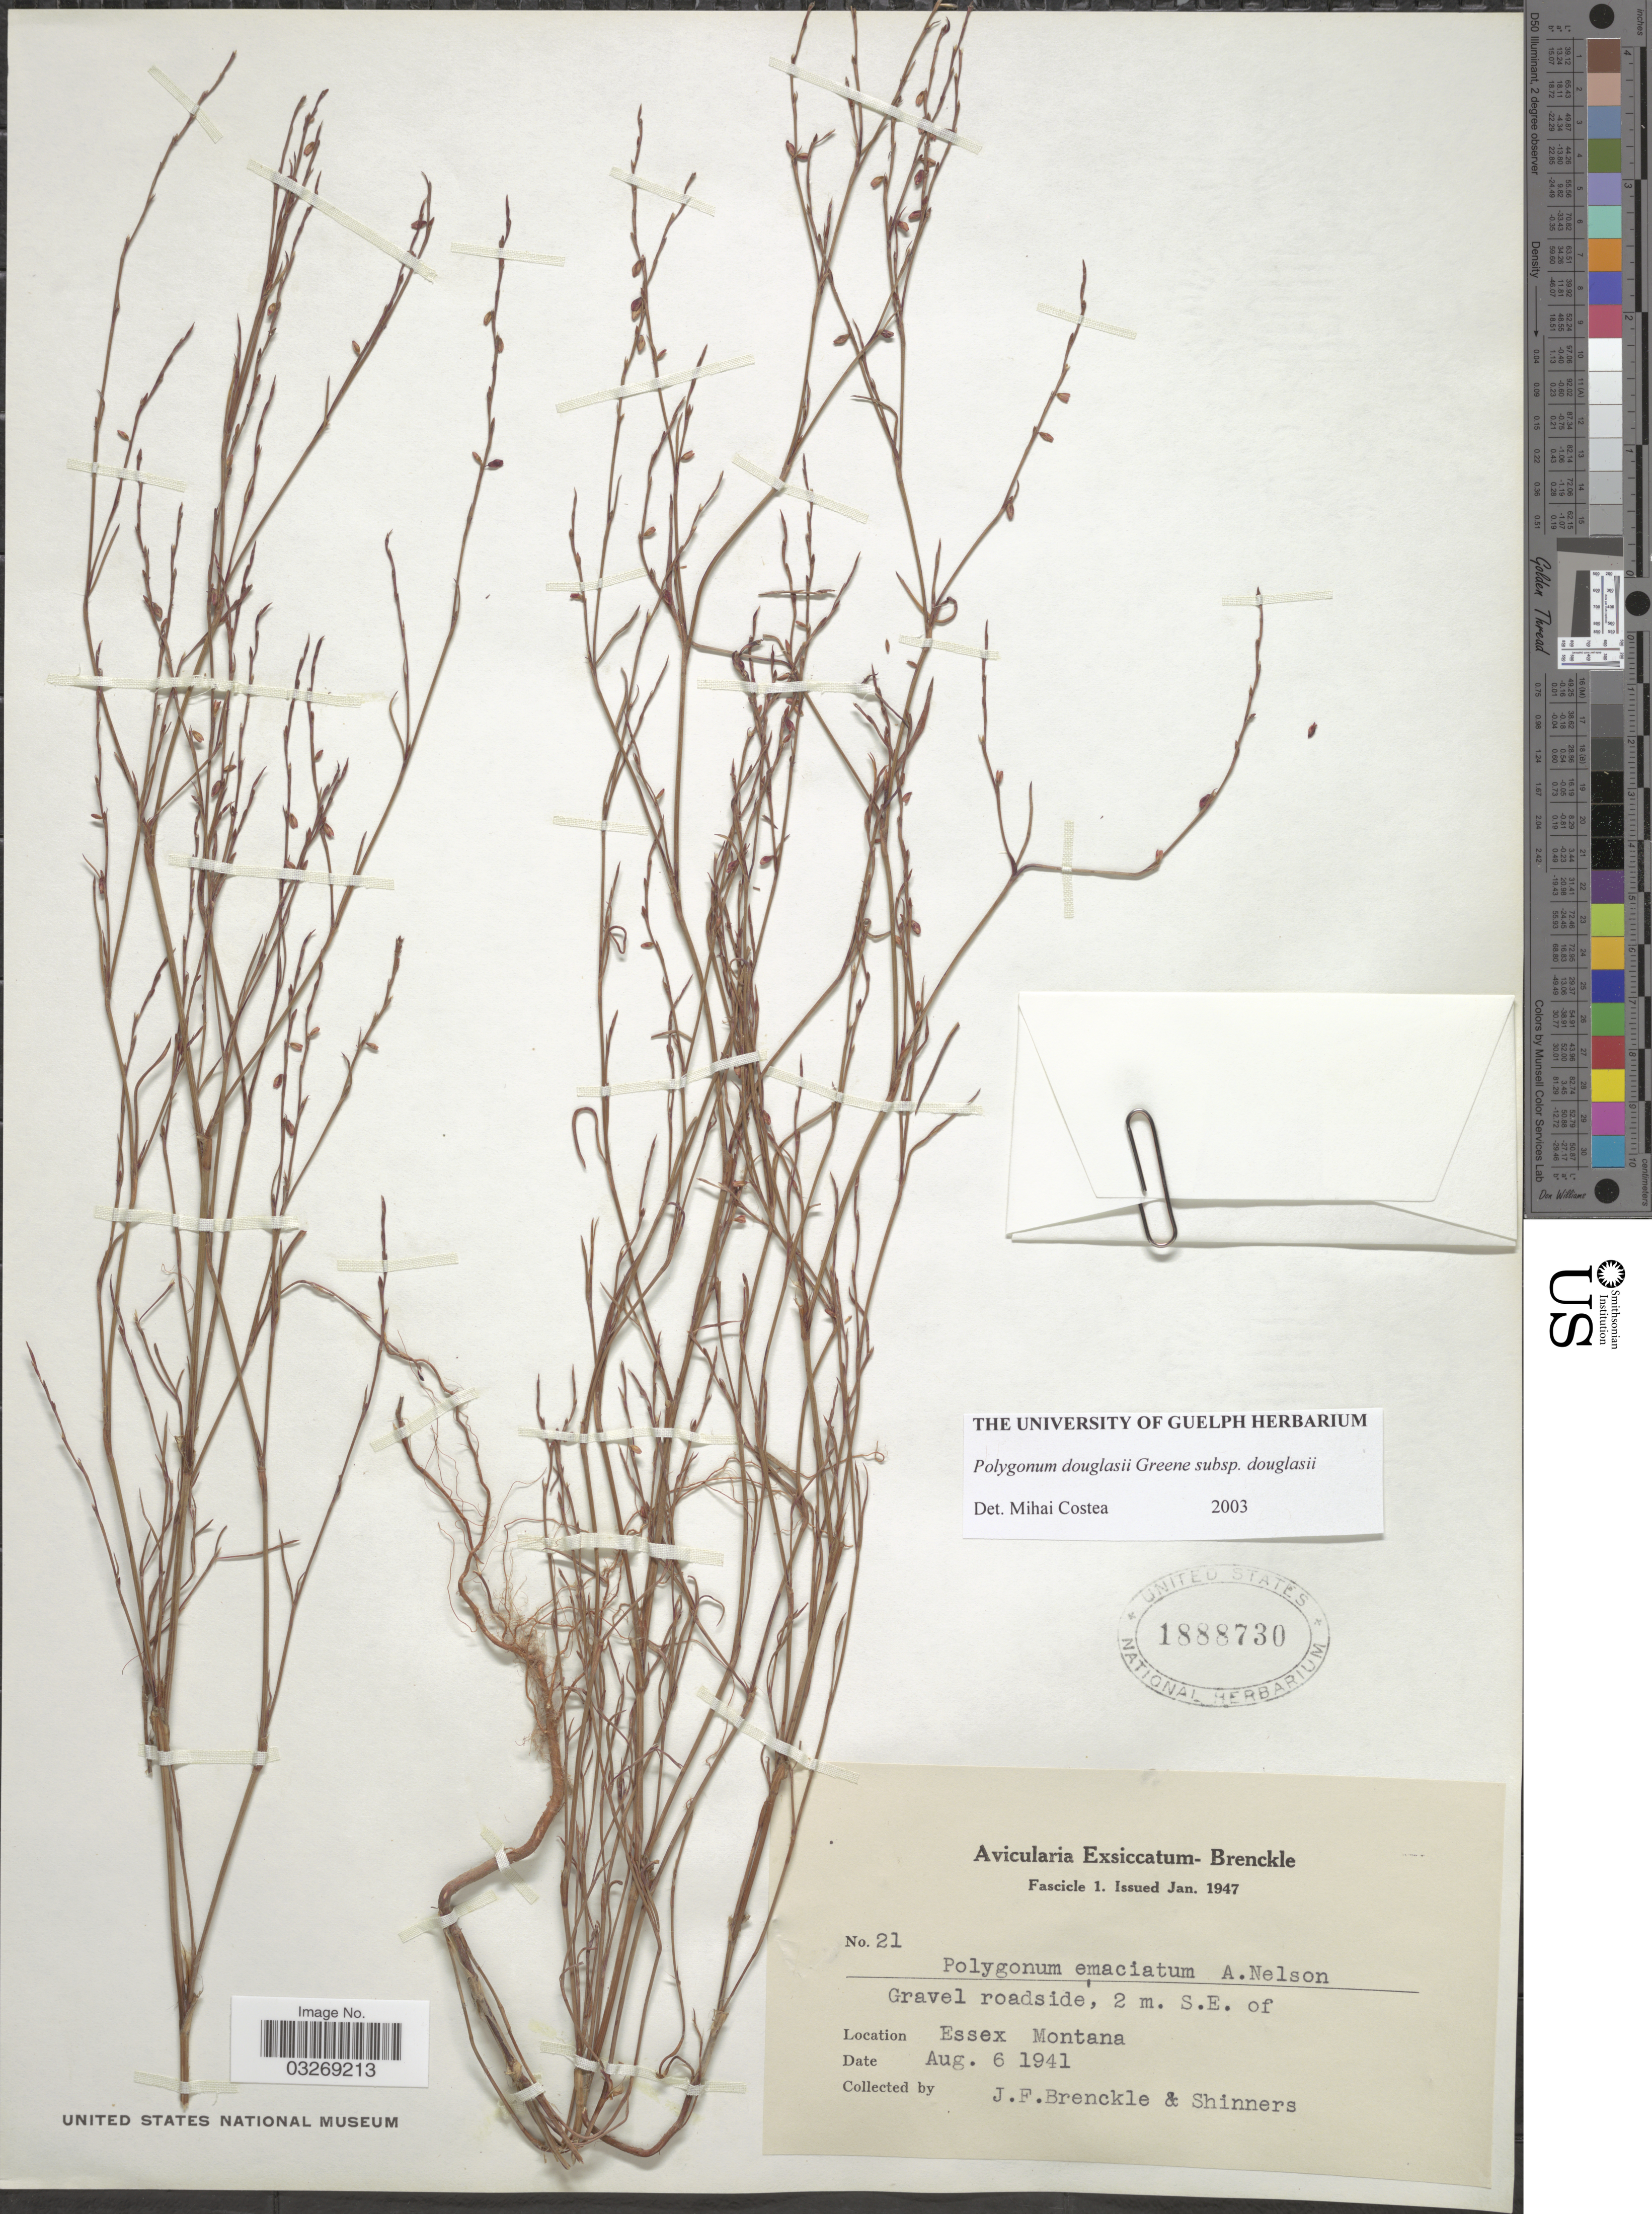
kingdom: Plantae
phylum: Tracheophyta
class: Magnoliopsida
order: Caryophyllales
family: Polygonaceae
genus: Polygonum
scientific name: Polygonum douglasii subsp. douglasii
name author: Greene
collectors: J. Brenckle & L. H. Shinners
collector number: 21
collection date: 1941-08-06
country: United States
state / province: Montana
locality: Gravel roadside, 2 m. S.E. of Essex Montana.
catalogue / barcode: US 1888730